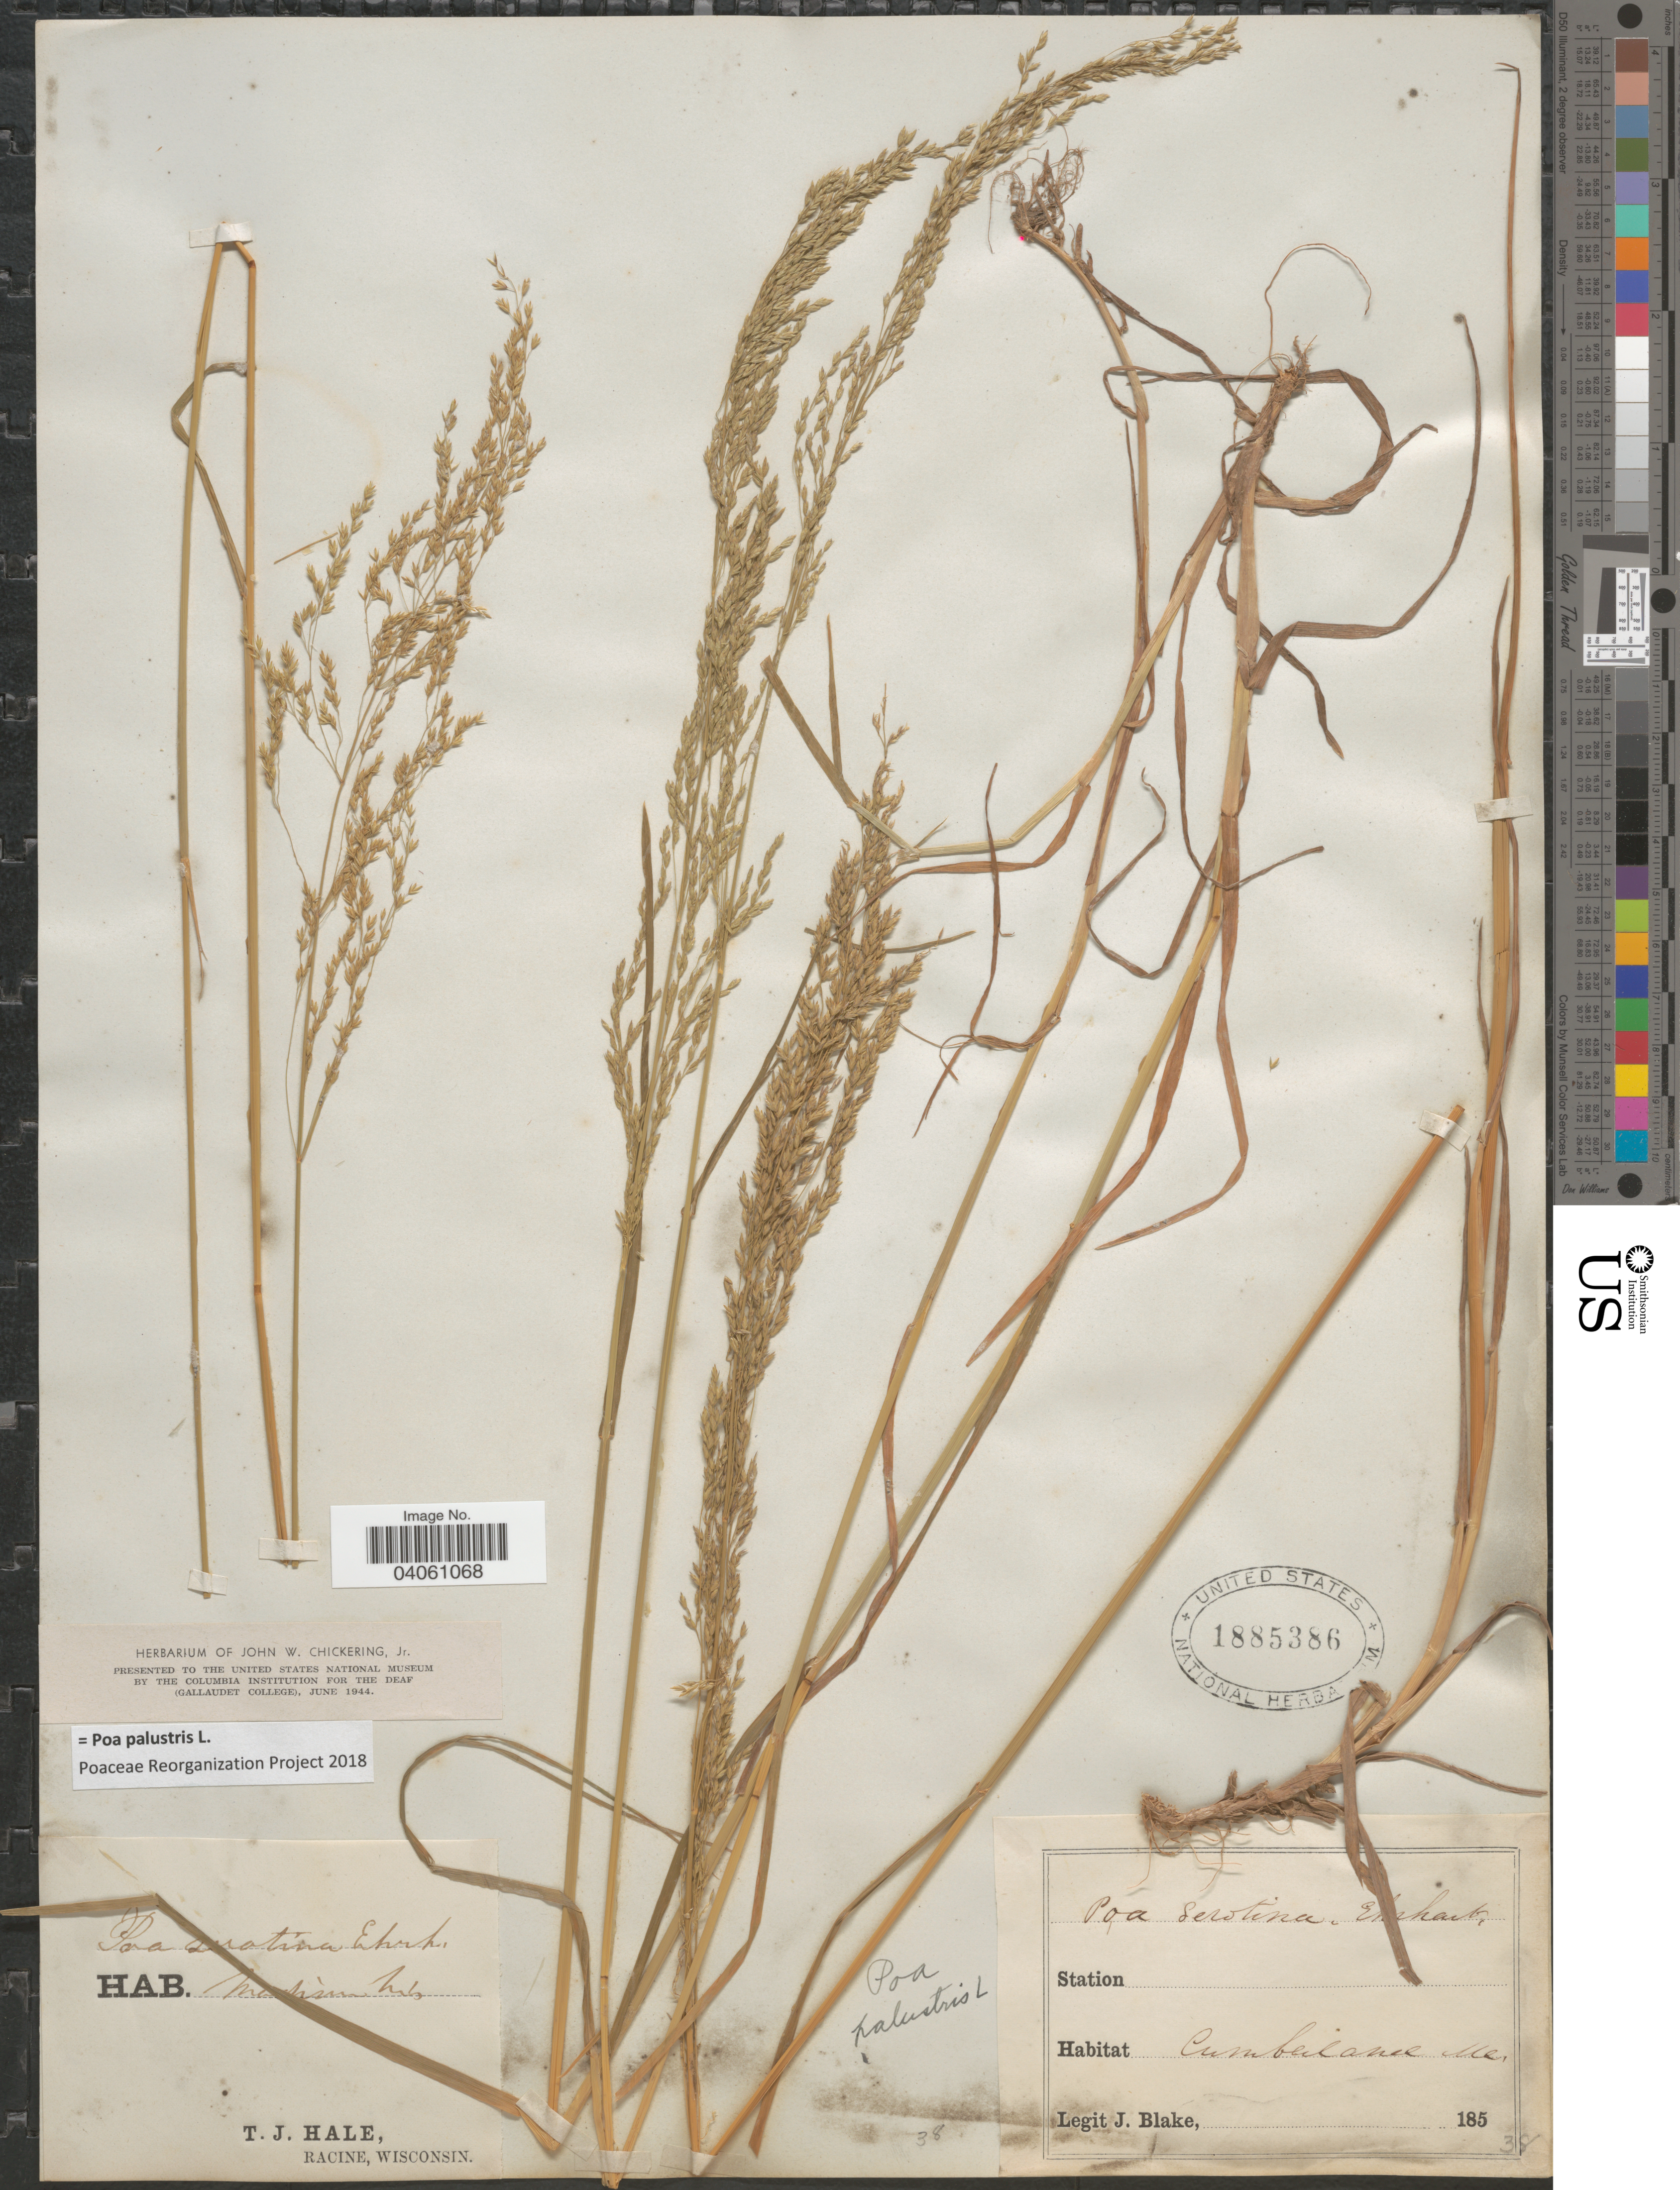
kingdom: Plantae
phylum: Tracheophyta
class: Liliopsida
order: Poales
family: Poaceae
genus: Poa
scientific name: Poa palustris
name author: L.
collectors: J. Blake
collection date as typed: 185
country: United States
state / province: Maine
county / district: Cumberland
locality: Cumberland.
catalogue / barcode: US 1885386